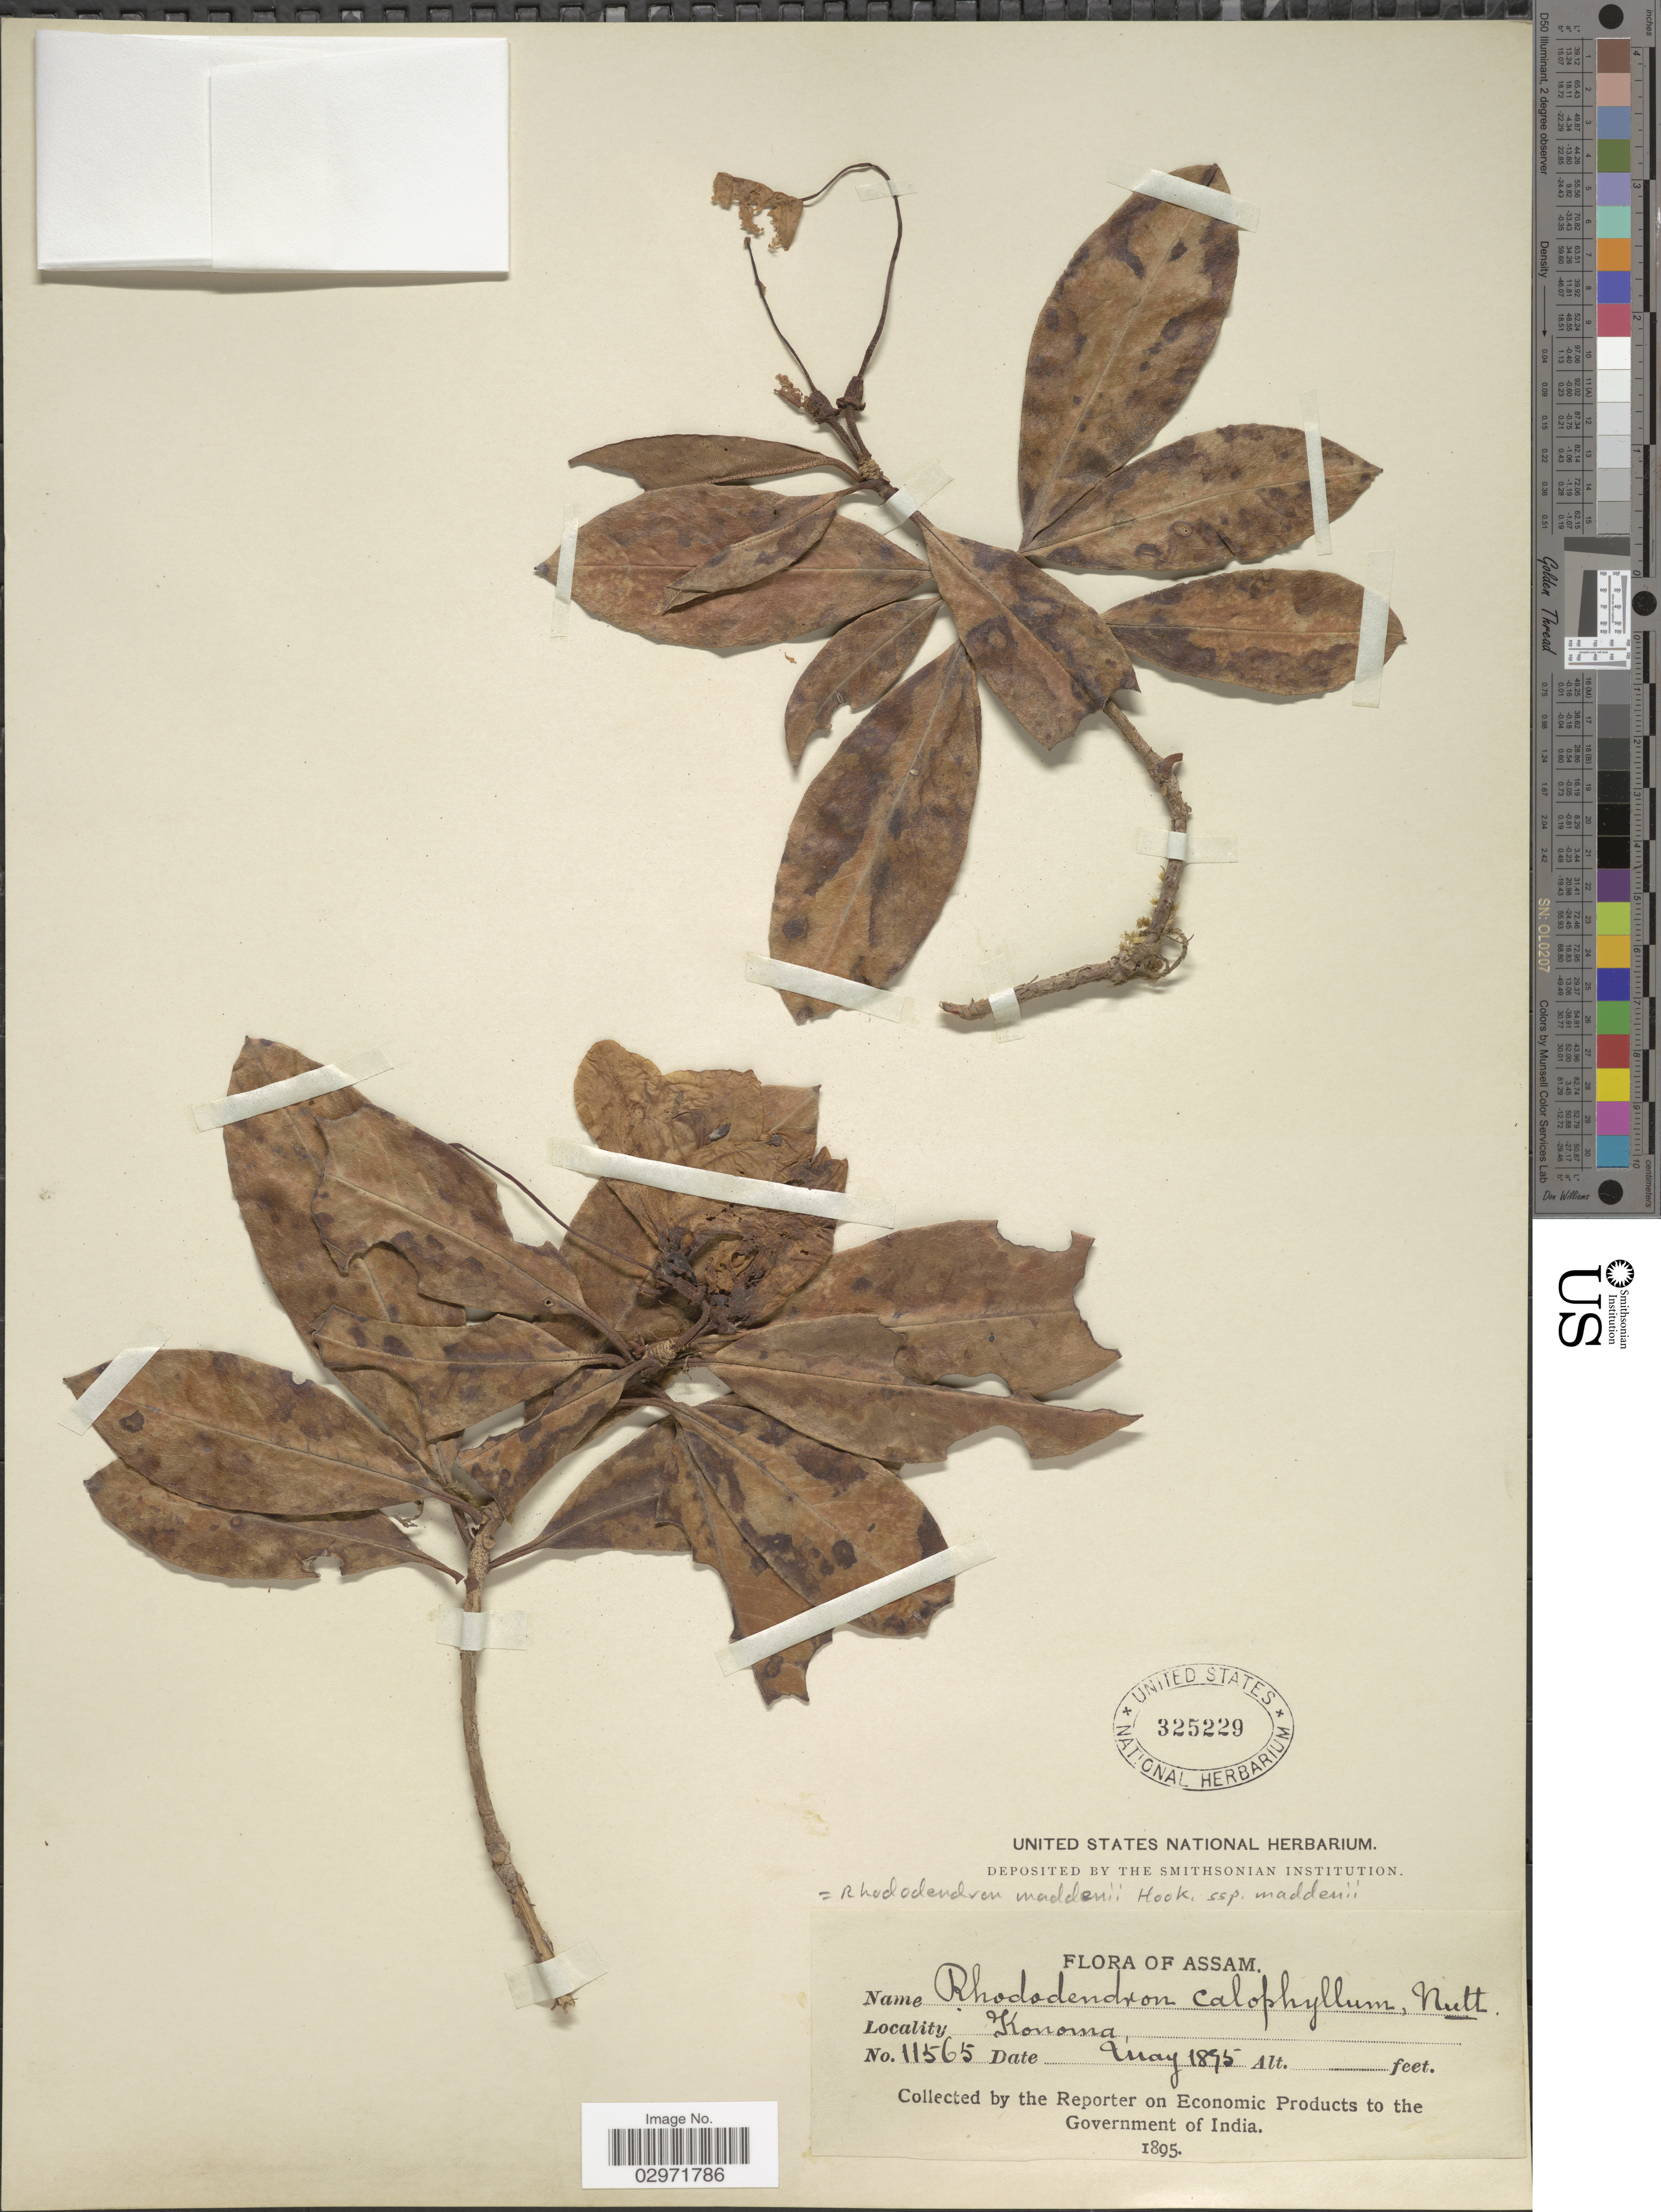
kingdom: Plantae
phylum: Tracheophyta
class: Magnoliopsida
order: Ericales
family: Ericaceae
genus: Rhododendron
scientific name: Rhododendron maddenii subsp. maddenii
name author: Hook. f.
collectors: Reporter on Economic Products to the Government of India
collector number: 11565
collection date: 1895-05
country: India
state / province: Assam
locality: Konoma.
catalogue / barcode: US 325229